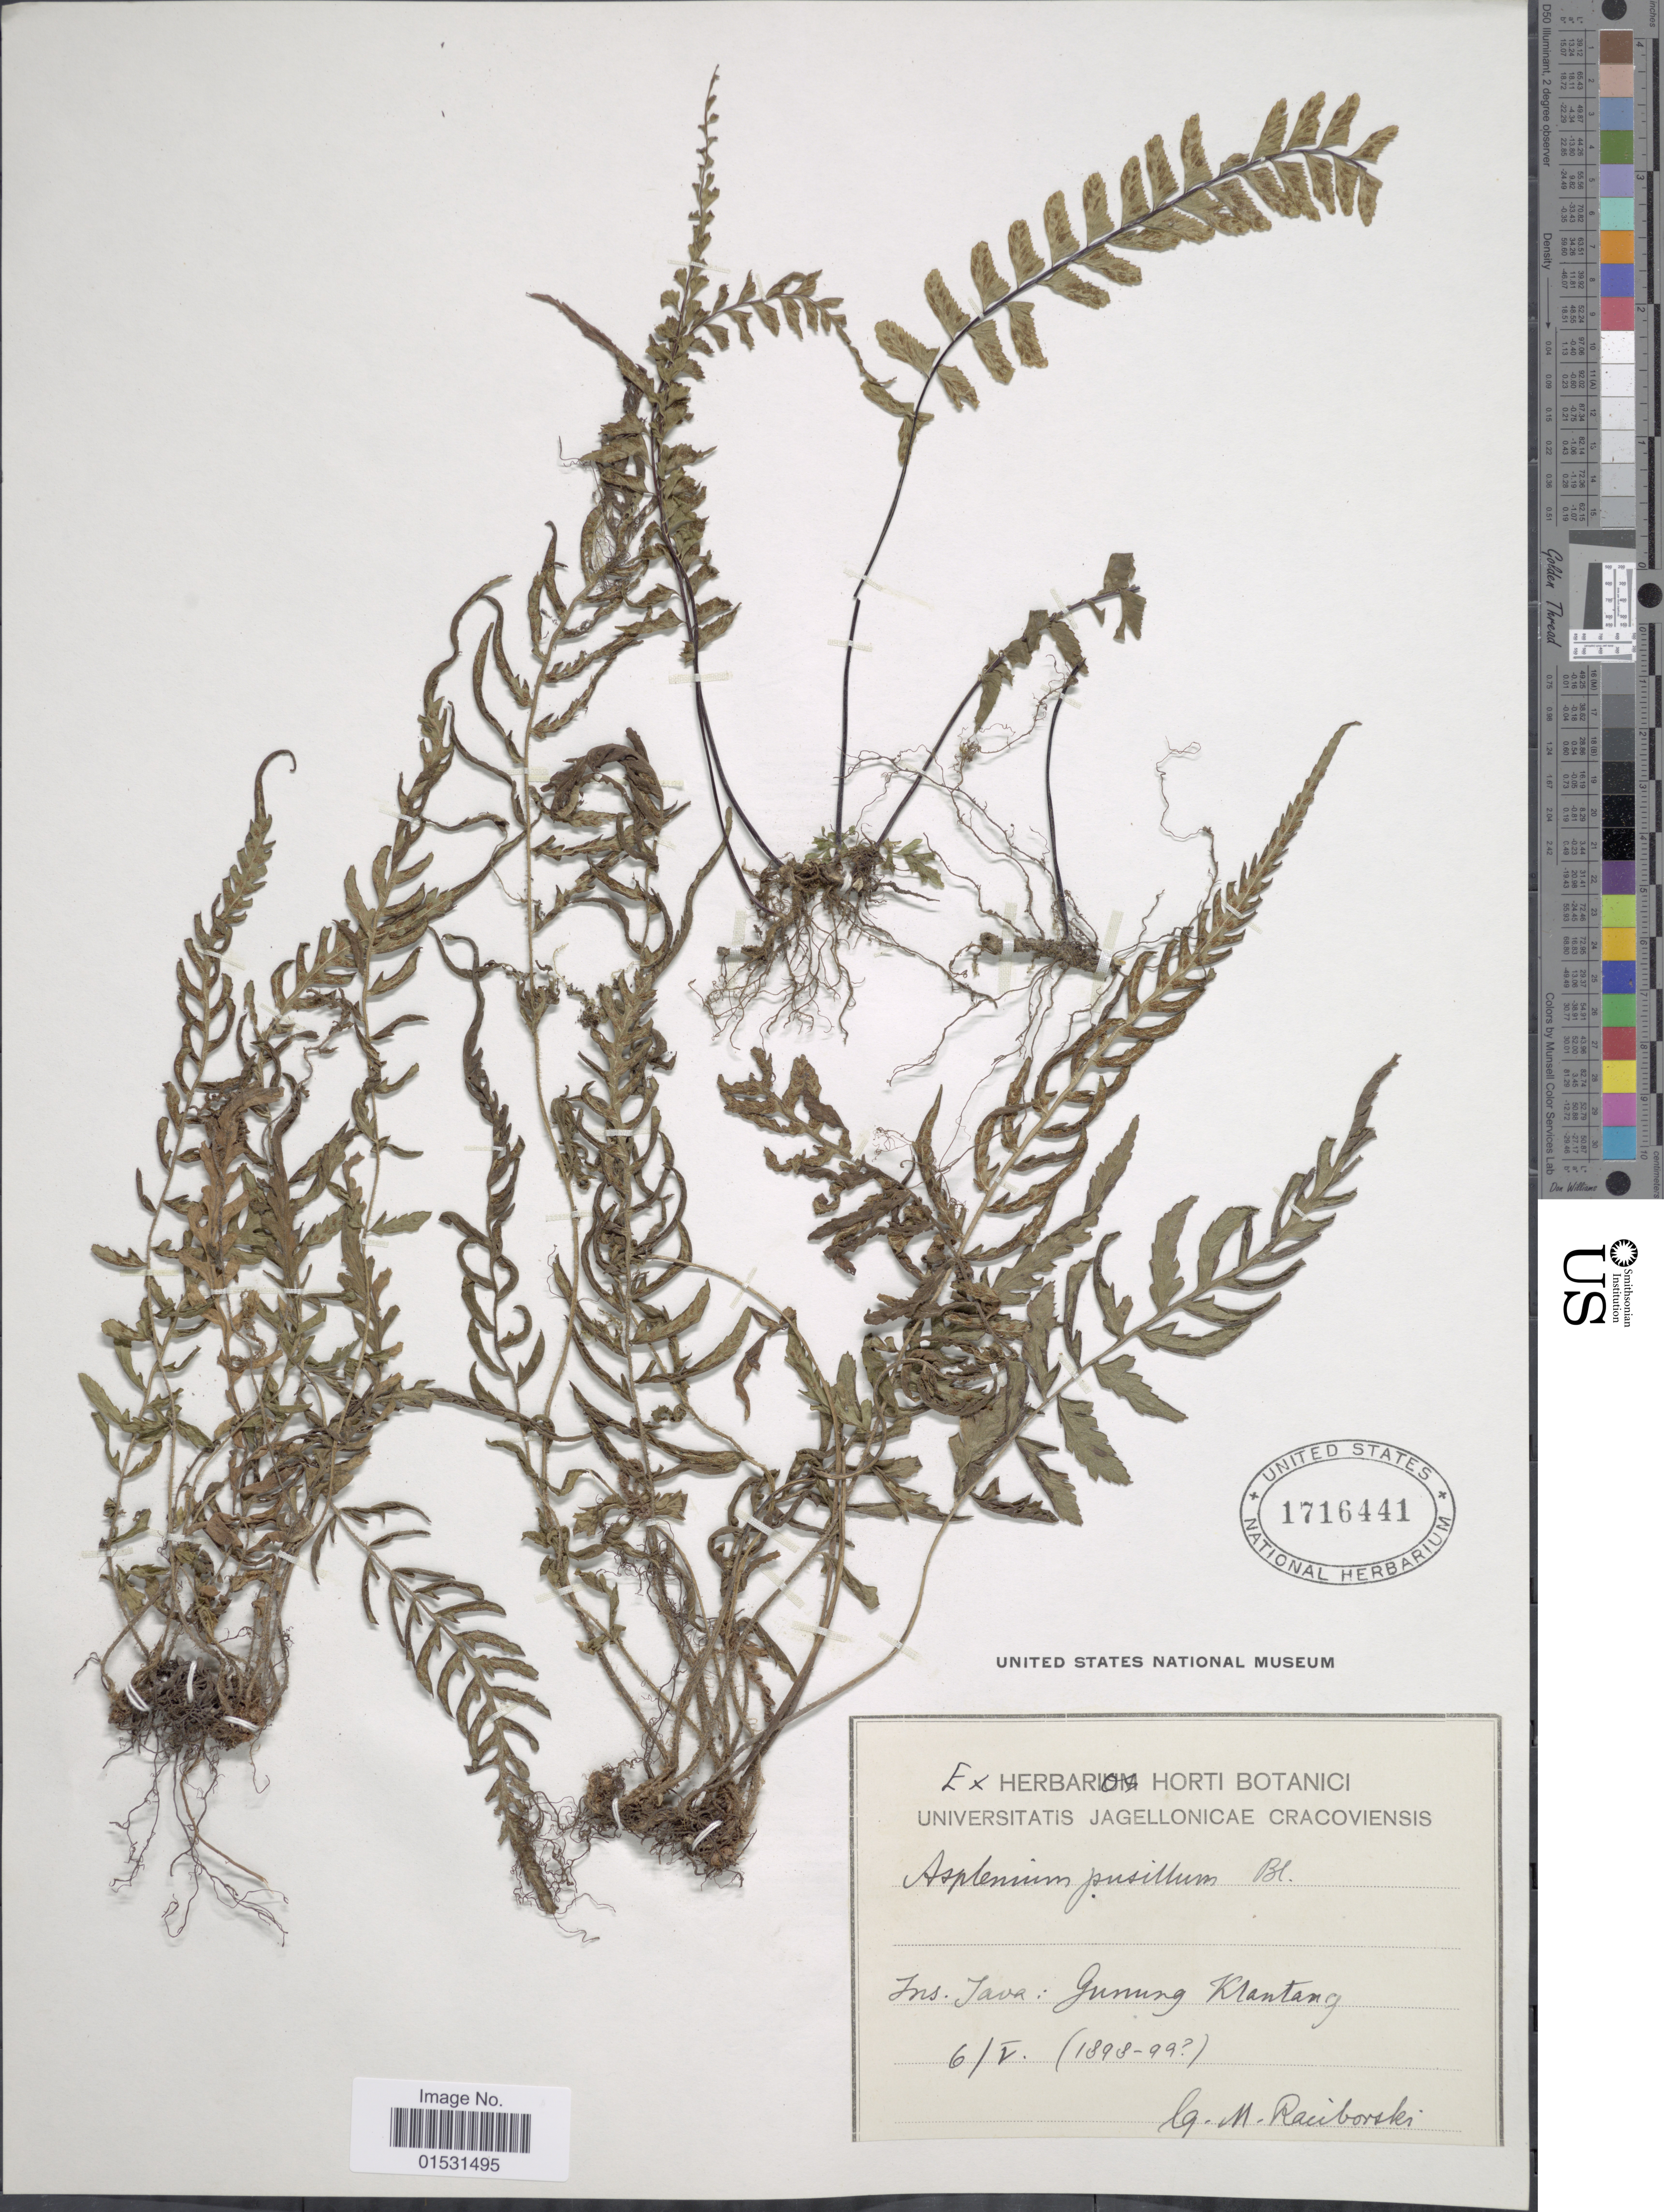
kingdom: Plantae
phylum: Tracheophyta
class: Polypodiopsida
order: Polypodiales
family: Athyriaceae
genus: Athyrium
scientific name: Athyrium pusillum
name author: (Blume) Alderw.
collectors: M. Raciborski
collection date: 1898-05-06/1899-05-06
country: Indonesia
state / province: Java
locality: Gunong Klantang. [interpreted]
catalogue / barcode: US 1716441